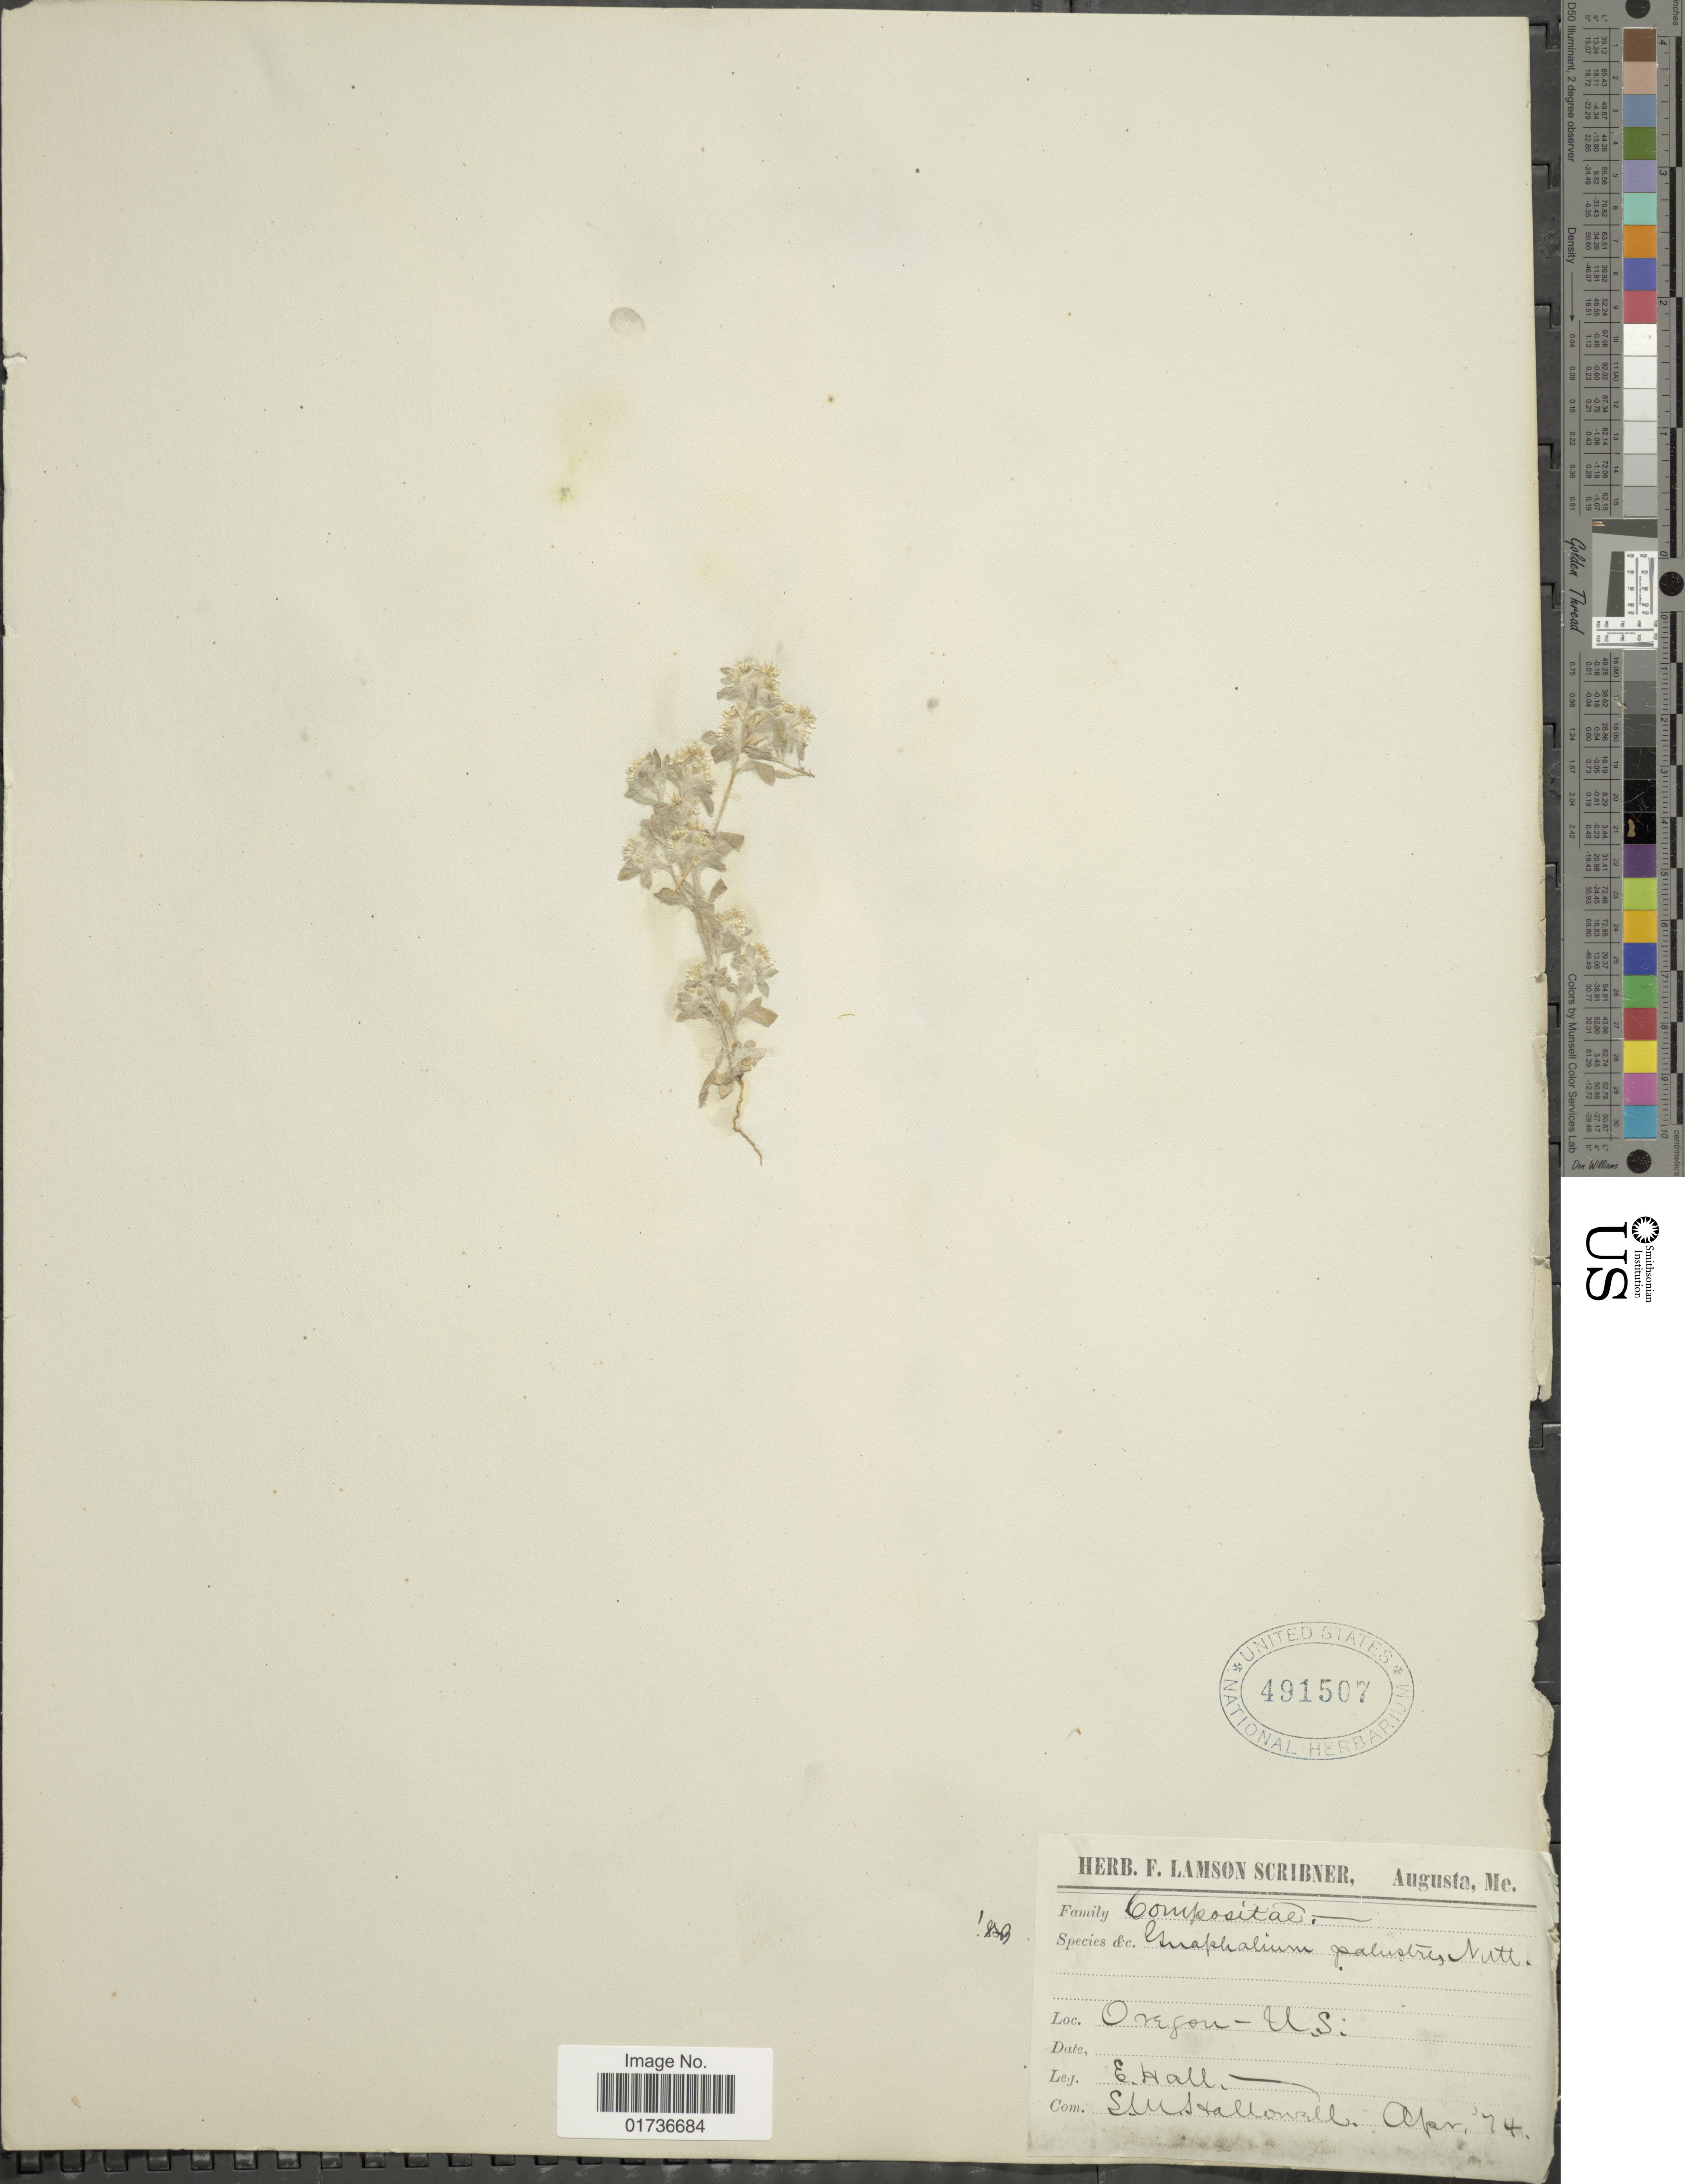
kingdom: Plantae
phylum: Tracheophyta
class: Magnoliopsida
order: Asterales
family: Asteraceae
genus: Gnaphalium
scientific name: Gnaphalium palustre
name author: Nutt.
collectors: E. Hall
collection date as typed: Transcribed d/m/y: /4/74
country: United States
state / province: Oregon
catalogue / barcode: US 491507